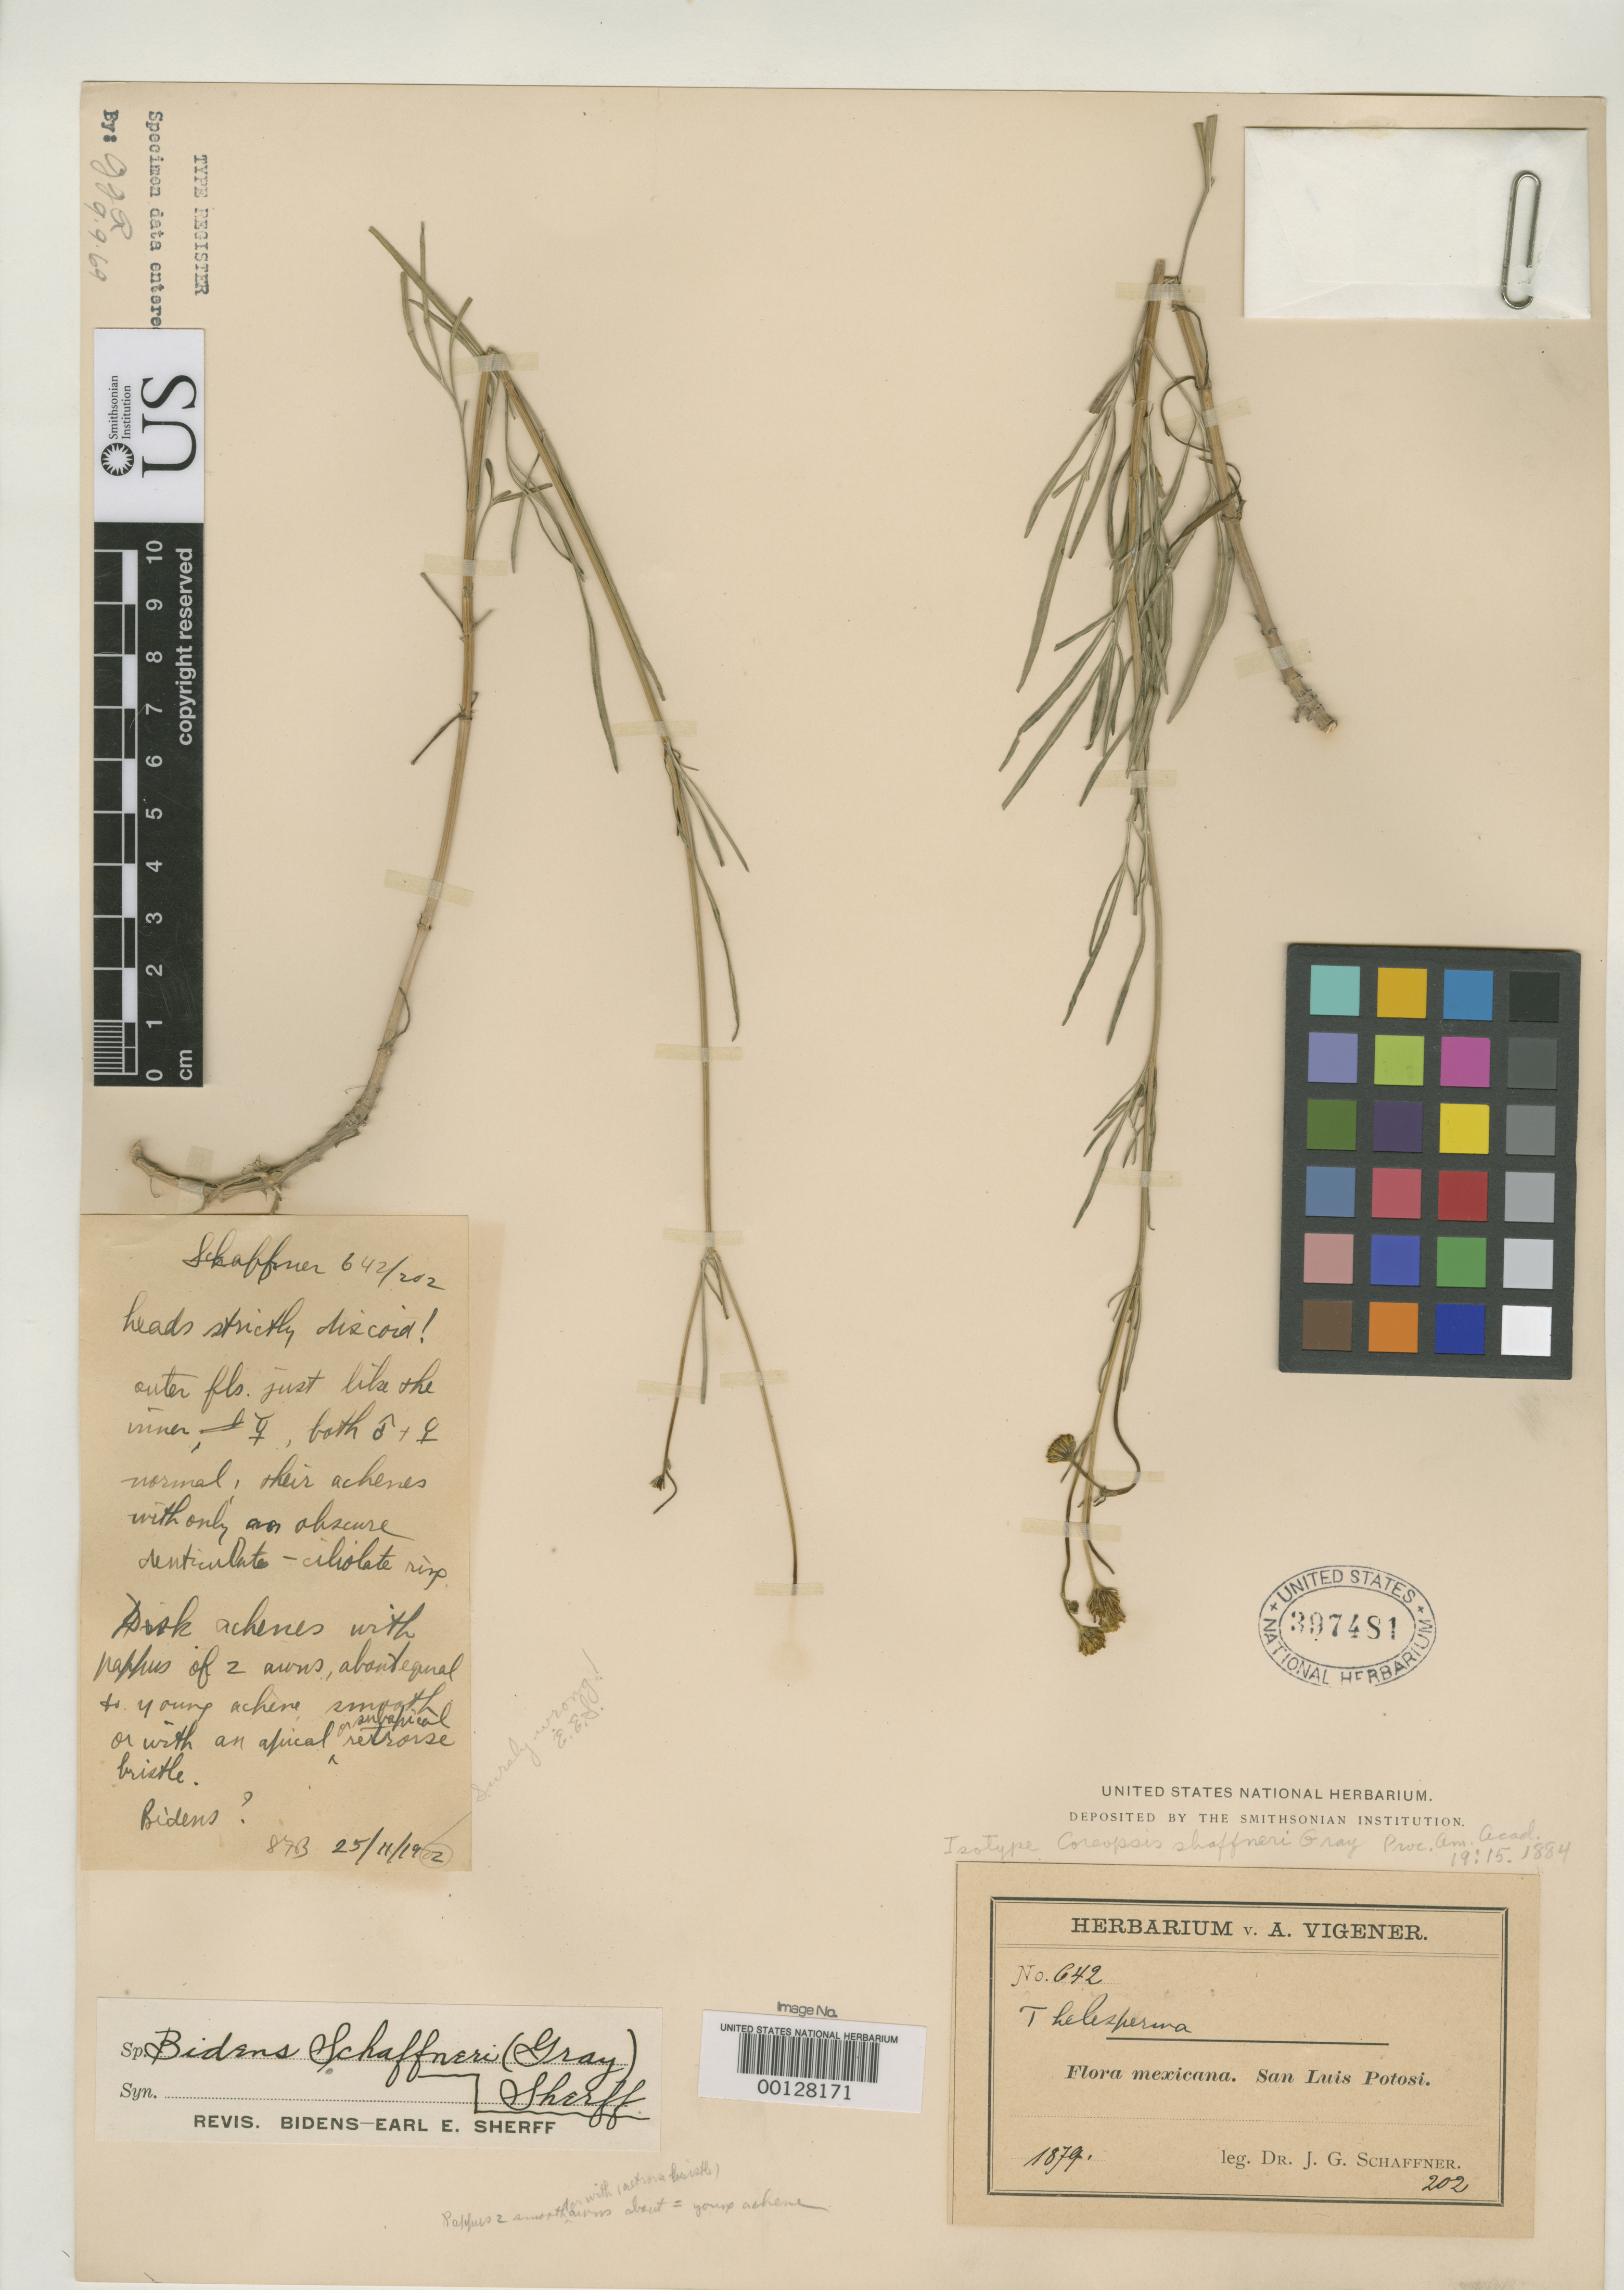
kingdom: Plantae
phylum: Tracheophyta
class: Magnoliopsida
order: Asterales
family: Asteraceae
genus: Coreopsis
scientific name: Coreopsis schaffneri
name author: A. Gray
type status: Isolectotype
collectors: J. G. Schaffner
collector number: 202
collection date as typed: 1879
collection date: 1879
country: Mexico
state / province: San Luis Potosí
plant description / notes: Herbarium v. A. Vigener. No. 642.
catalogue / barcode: US 397481